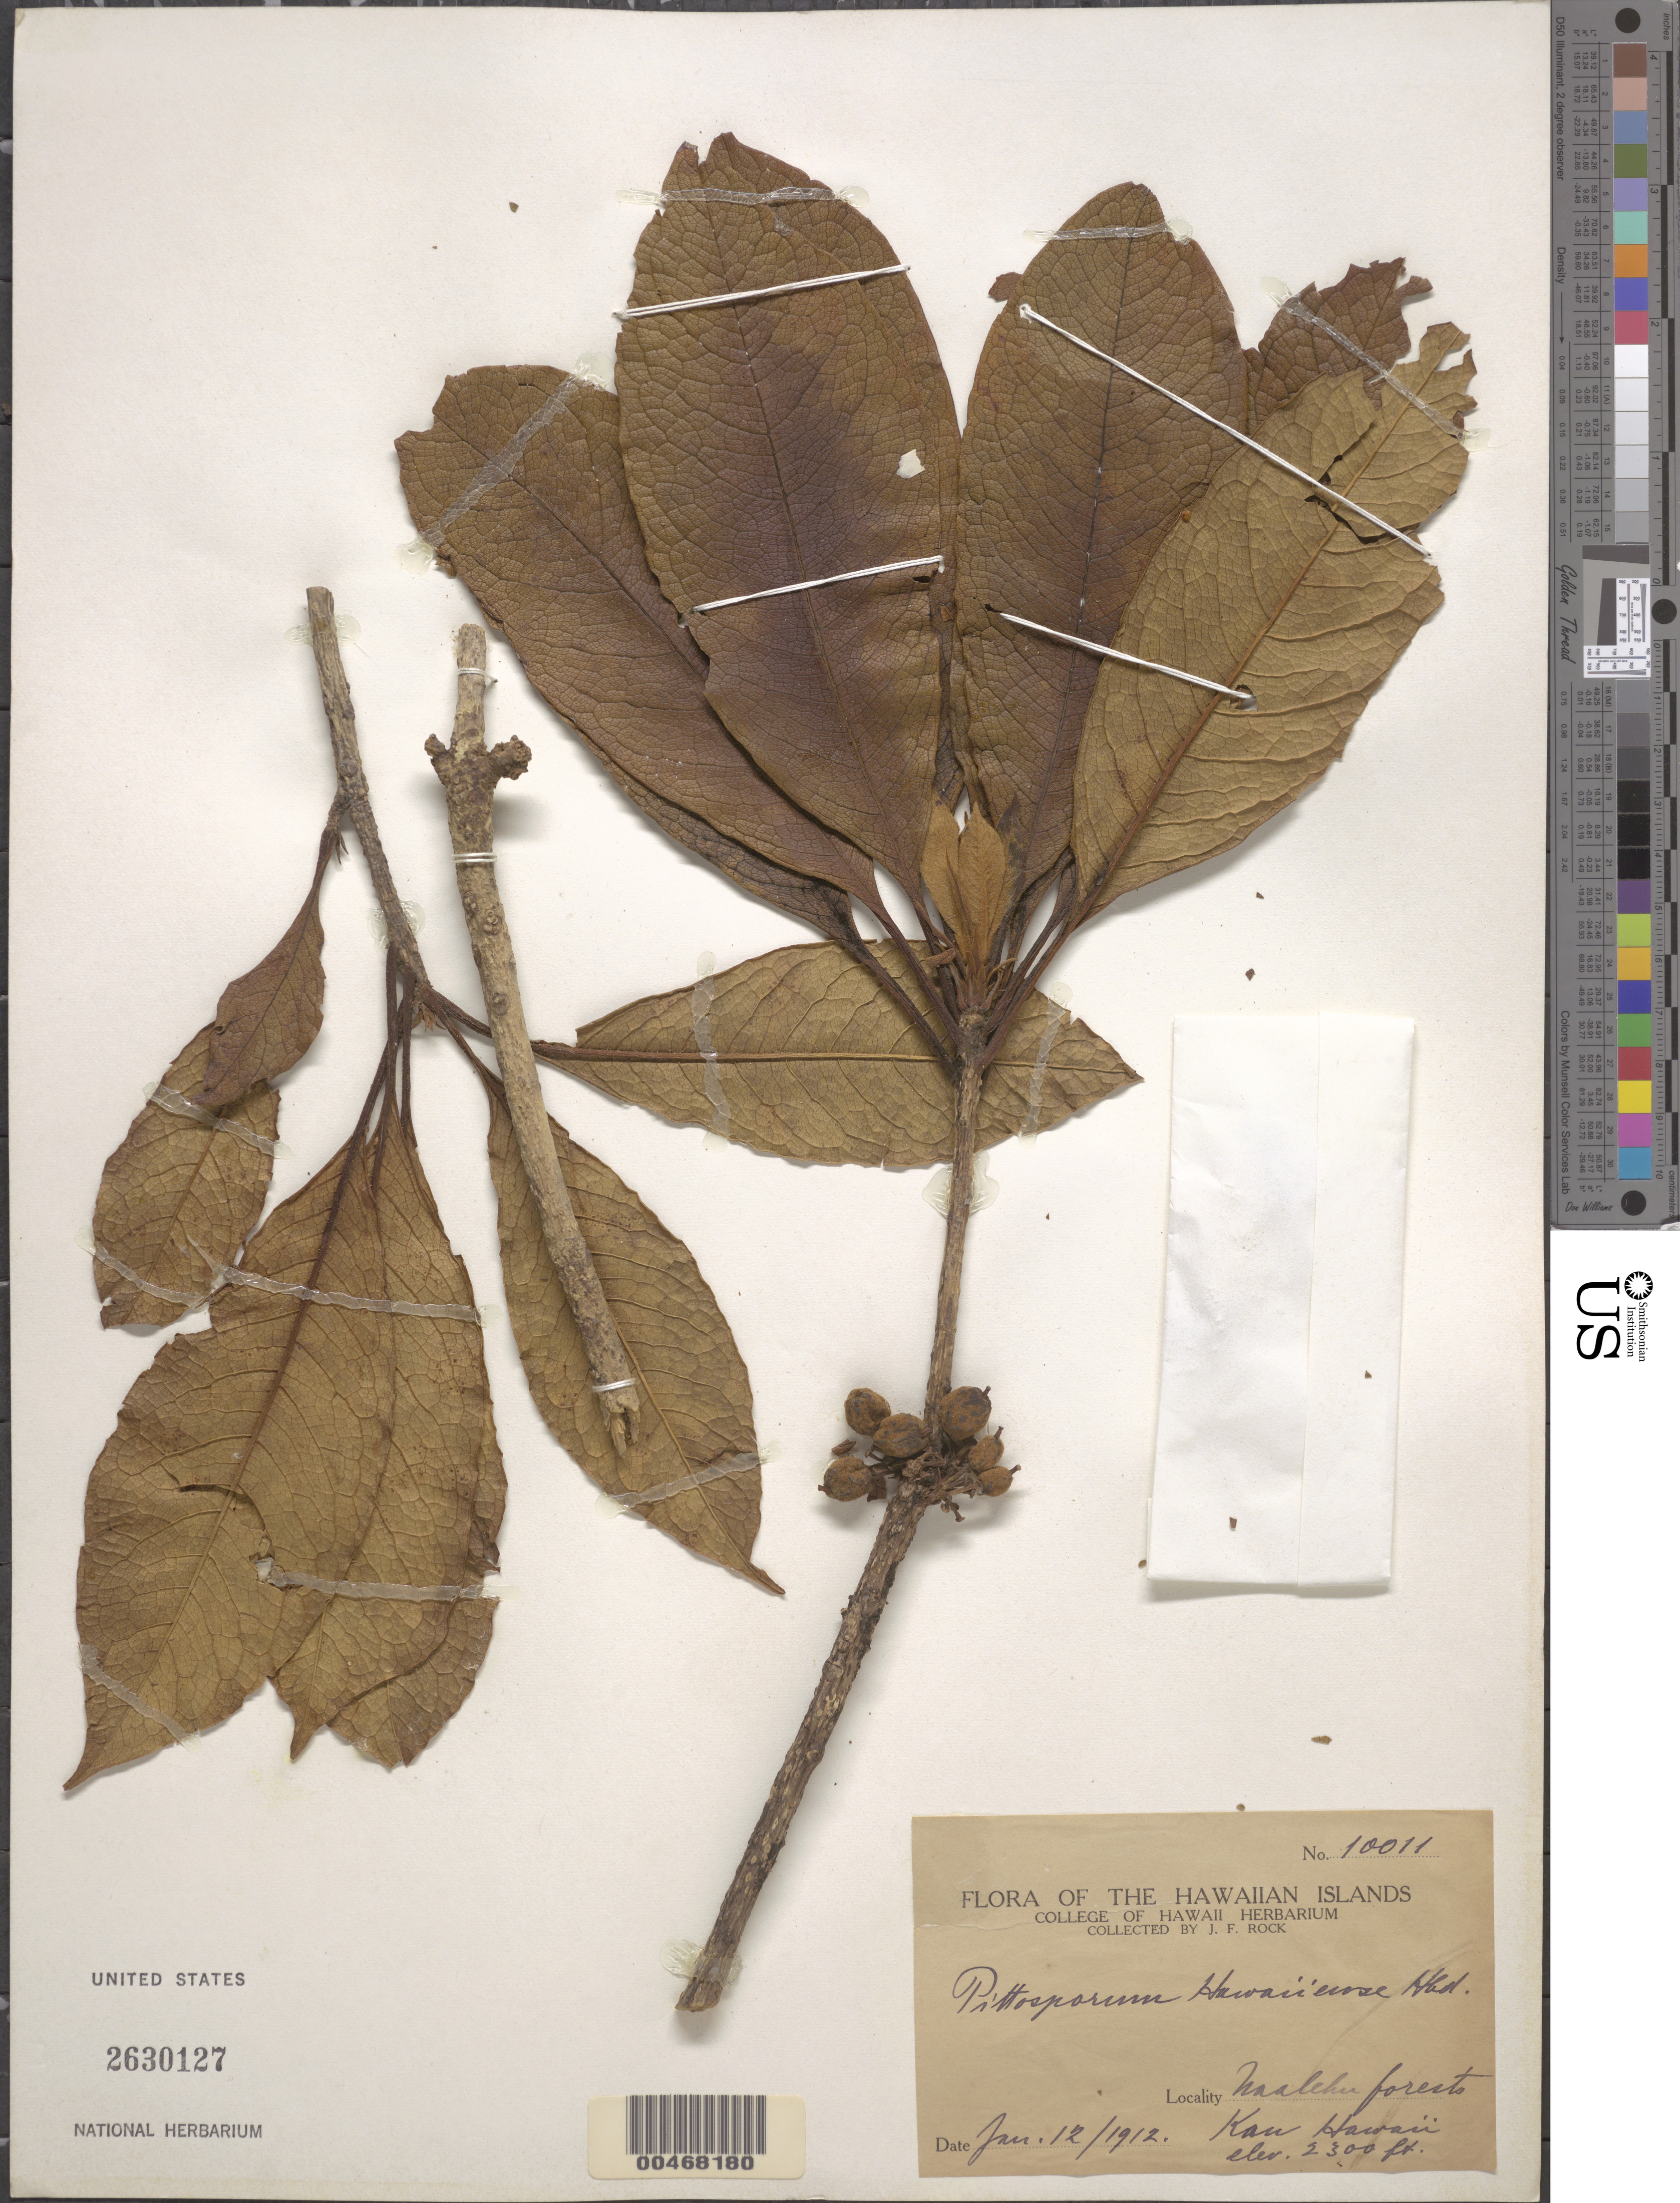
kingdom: Plantae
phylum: Tracheophyta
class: Magnoliopsida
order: Apiales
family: Pittosporaceae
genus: Pittosporum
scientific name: Pittosporum hawaiiense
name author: Hillebr.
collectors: J. F. Rock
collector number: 10011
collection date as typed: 12 Jan 1912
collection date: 1912-01-12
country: United States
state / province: Hawaii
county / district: Hawaii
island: Hawaii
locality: Naalehu forest, Kau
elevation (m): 701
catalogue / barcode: US 2630127